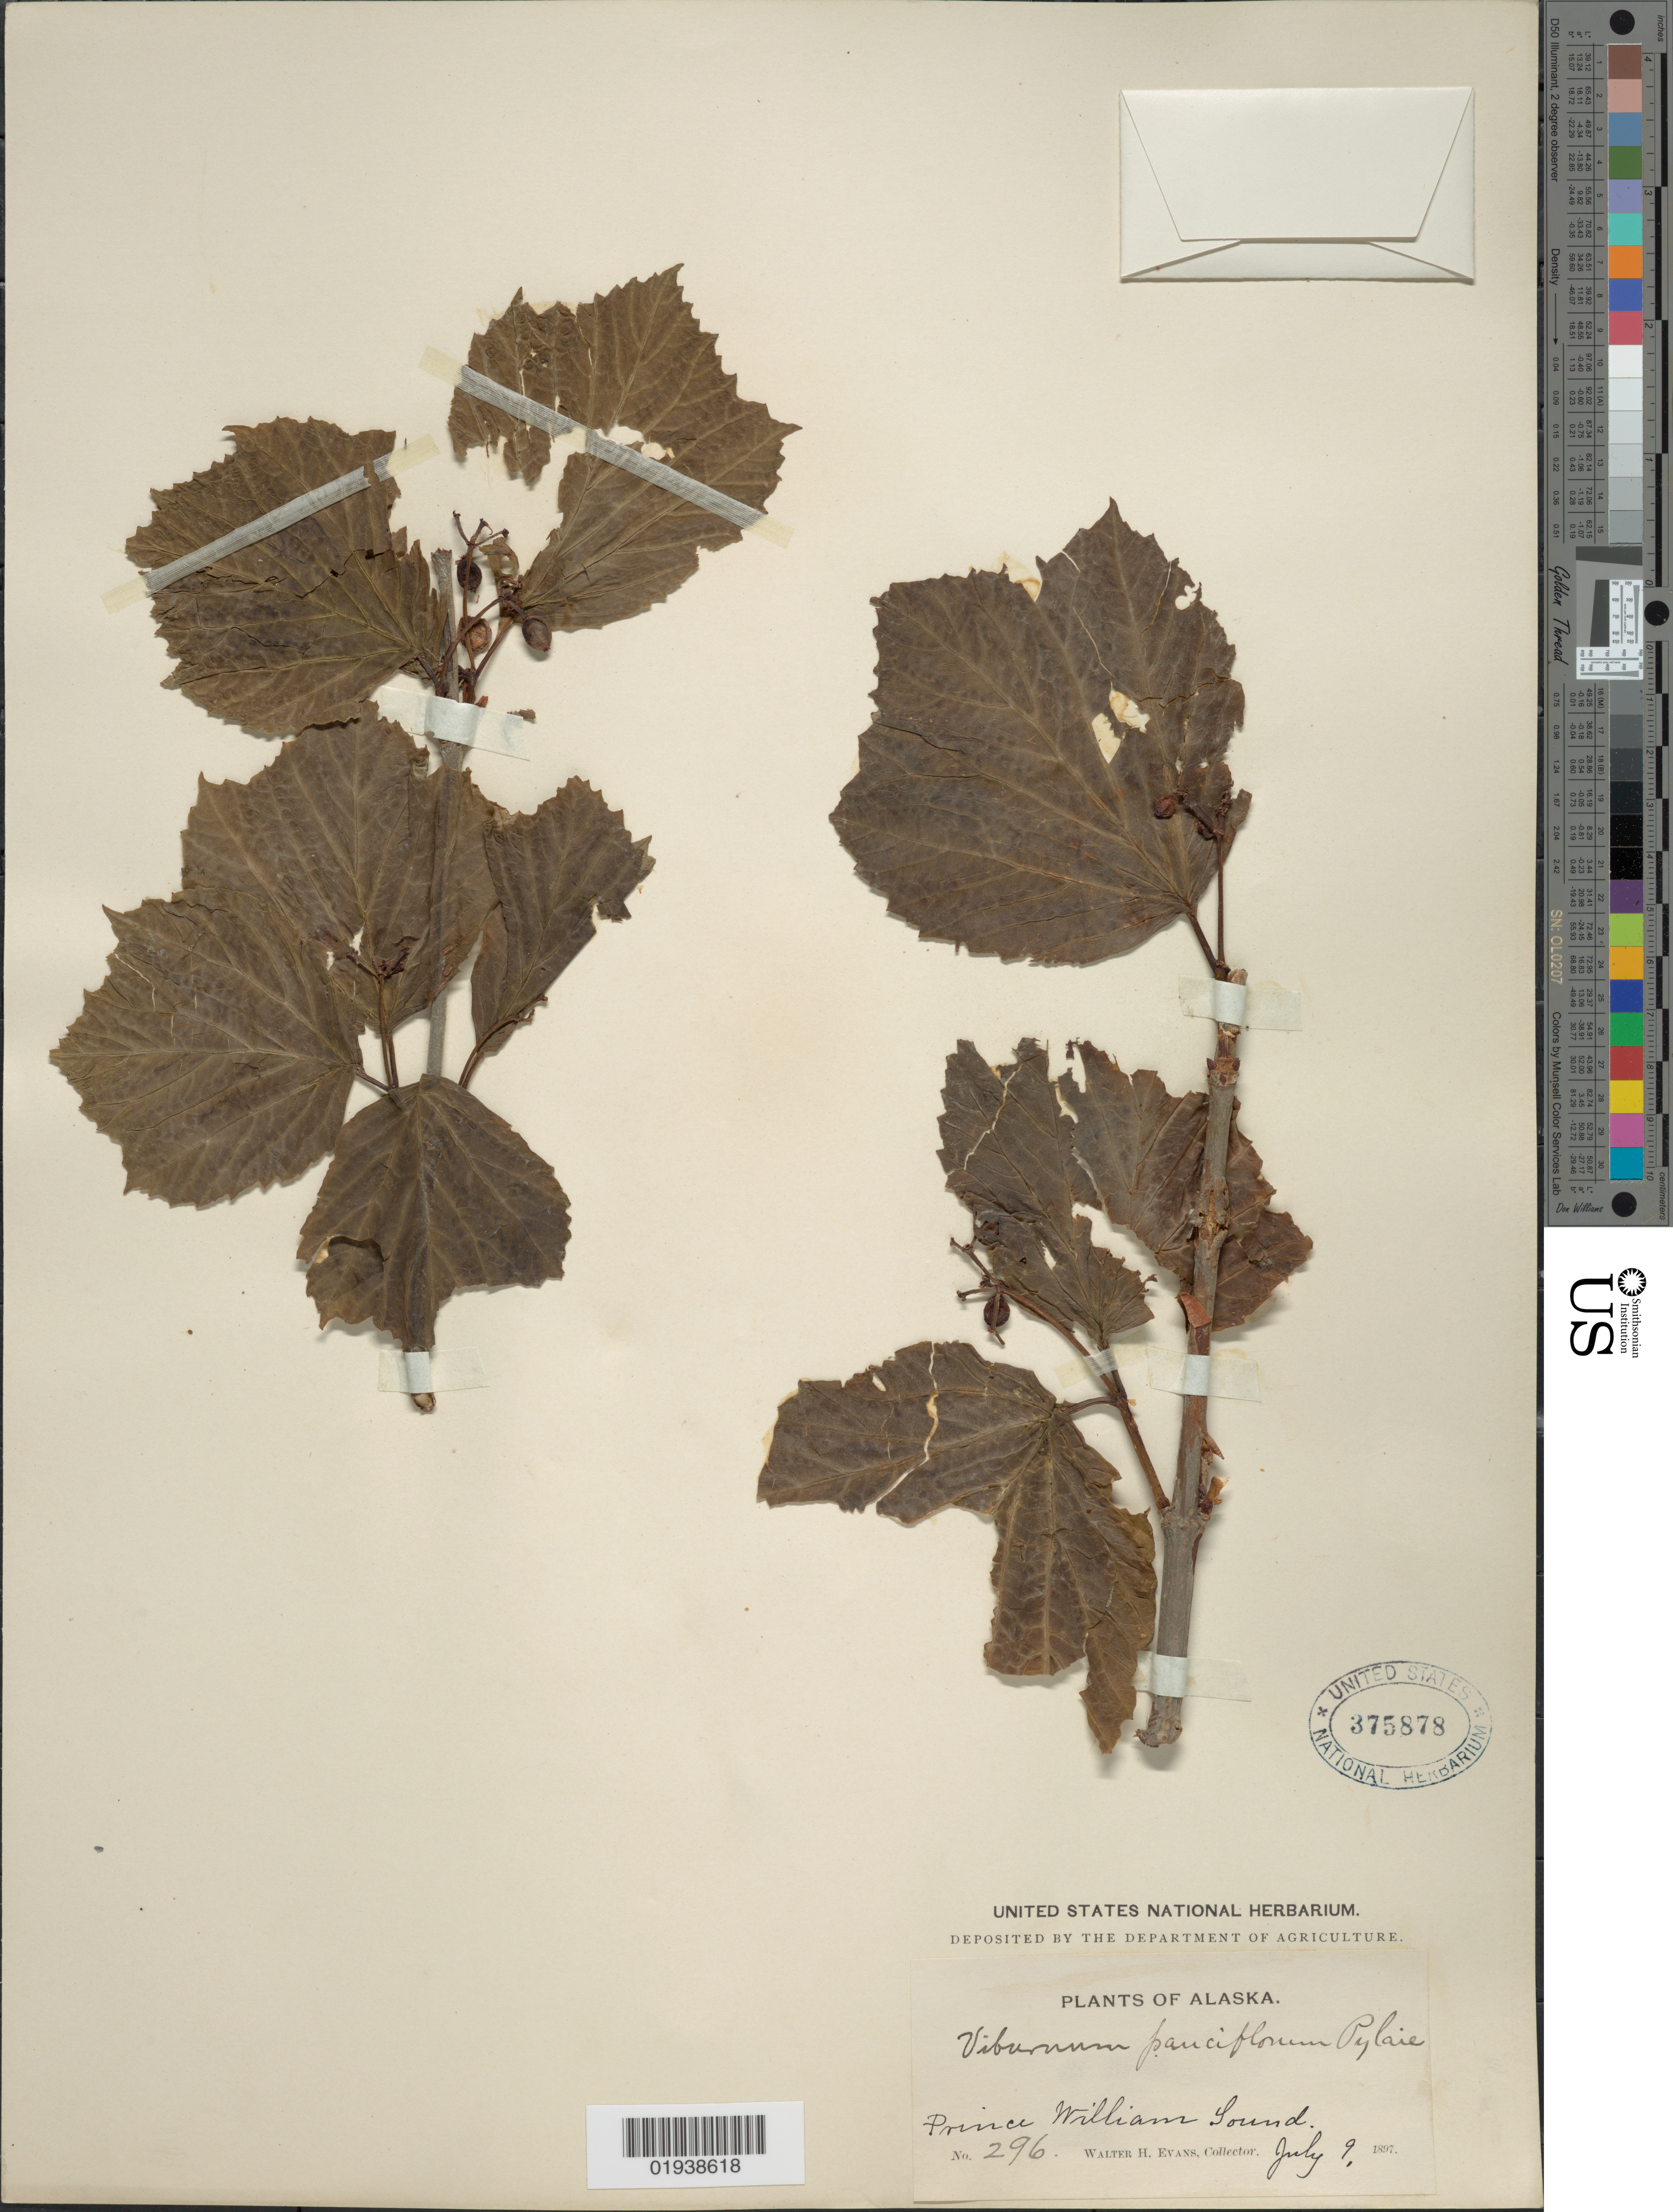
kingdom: Plantae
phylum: Tracheophyta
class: Magnoliopsida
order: Dipsacales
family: Viburnaceae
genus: Viburnum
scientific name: Viburnum edule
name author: (Michx.) Raf.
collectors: W. H. Evans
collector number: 296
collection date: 1897-07-09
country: United States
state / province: Alaska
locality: Prince William Sound.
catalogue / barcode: US 375878